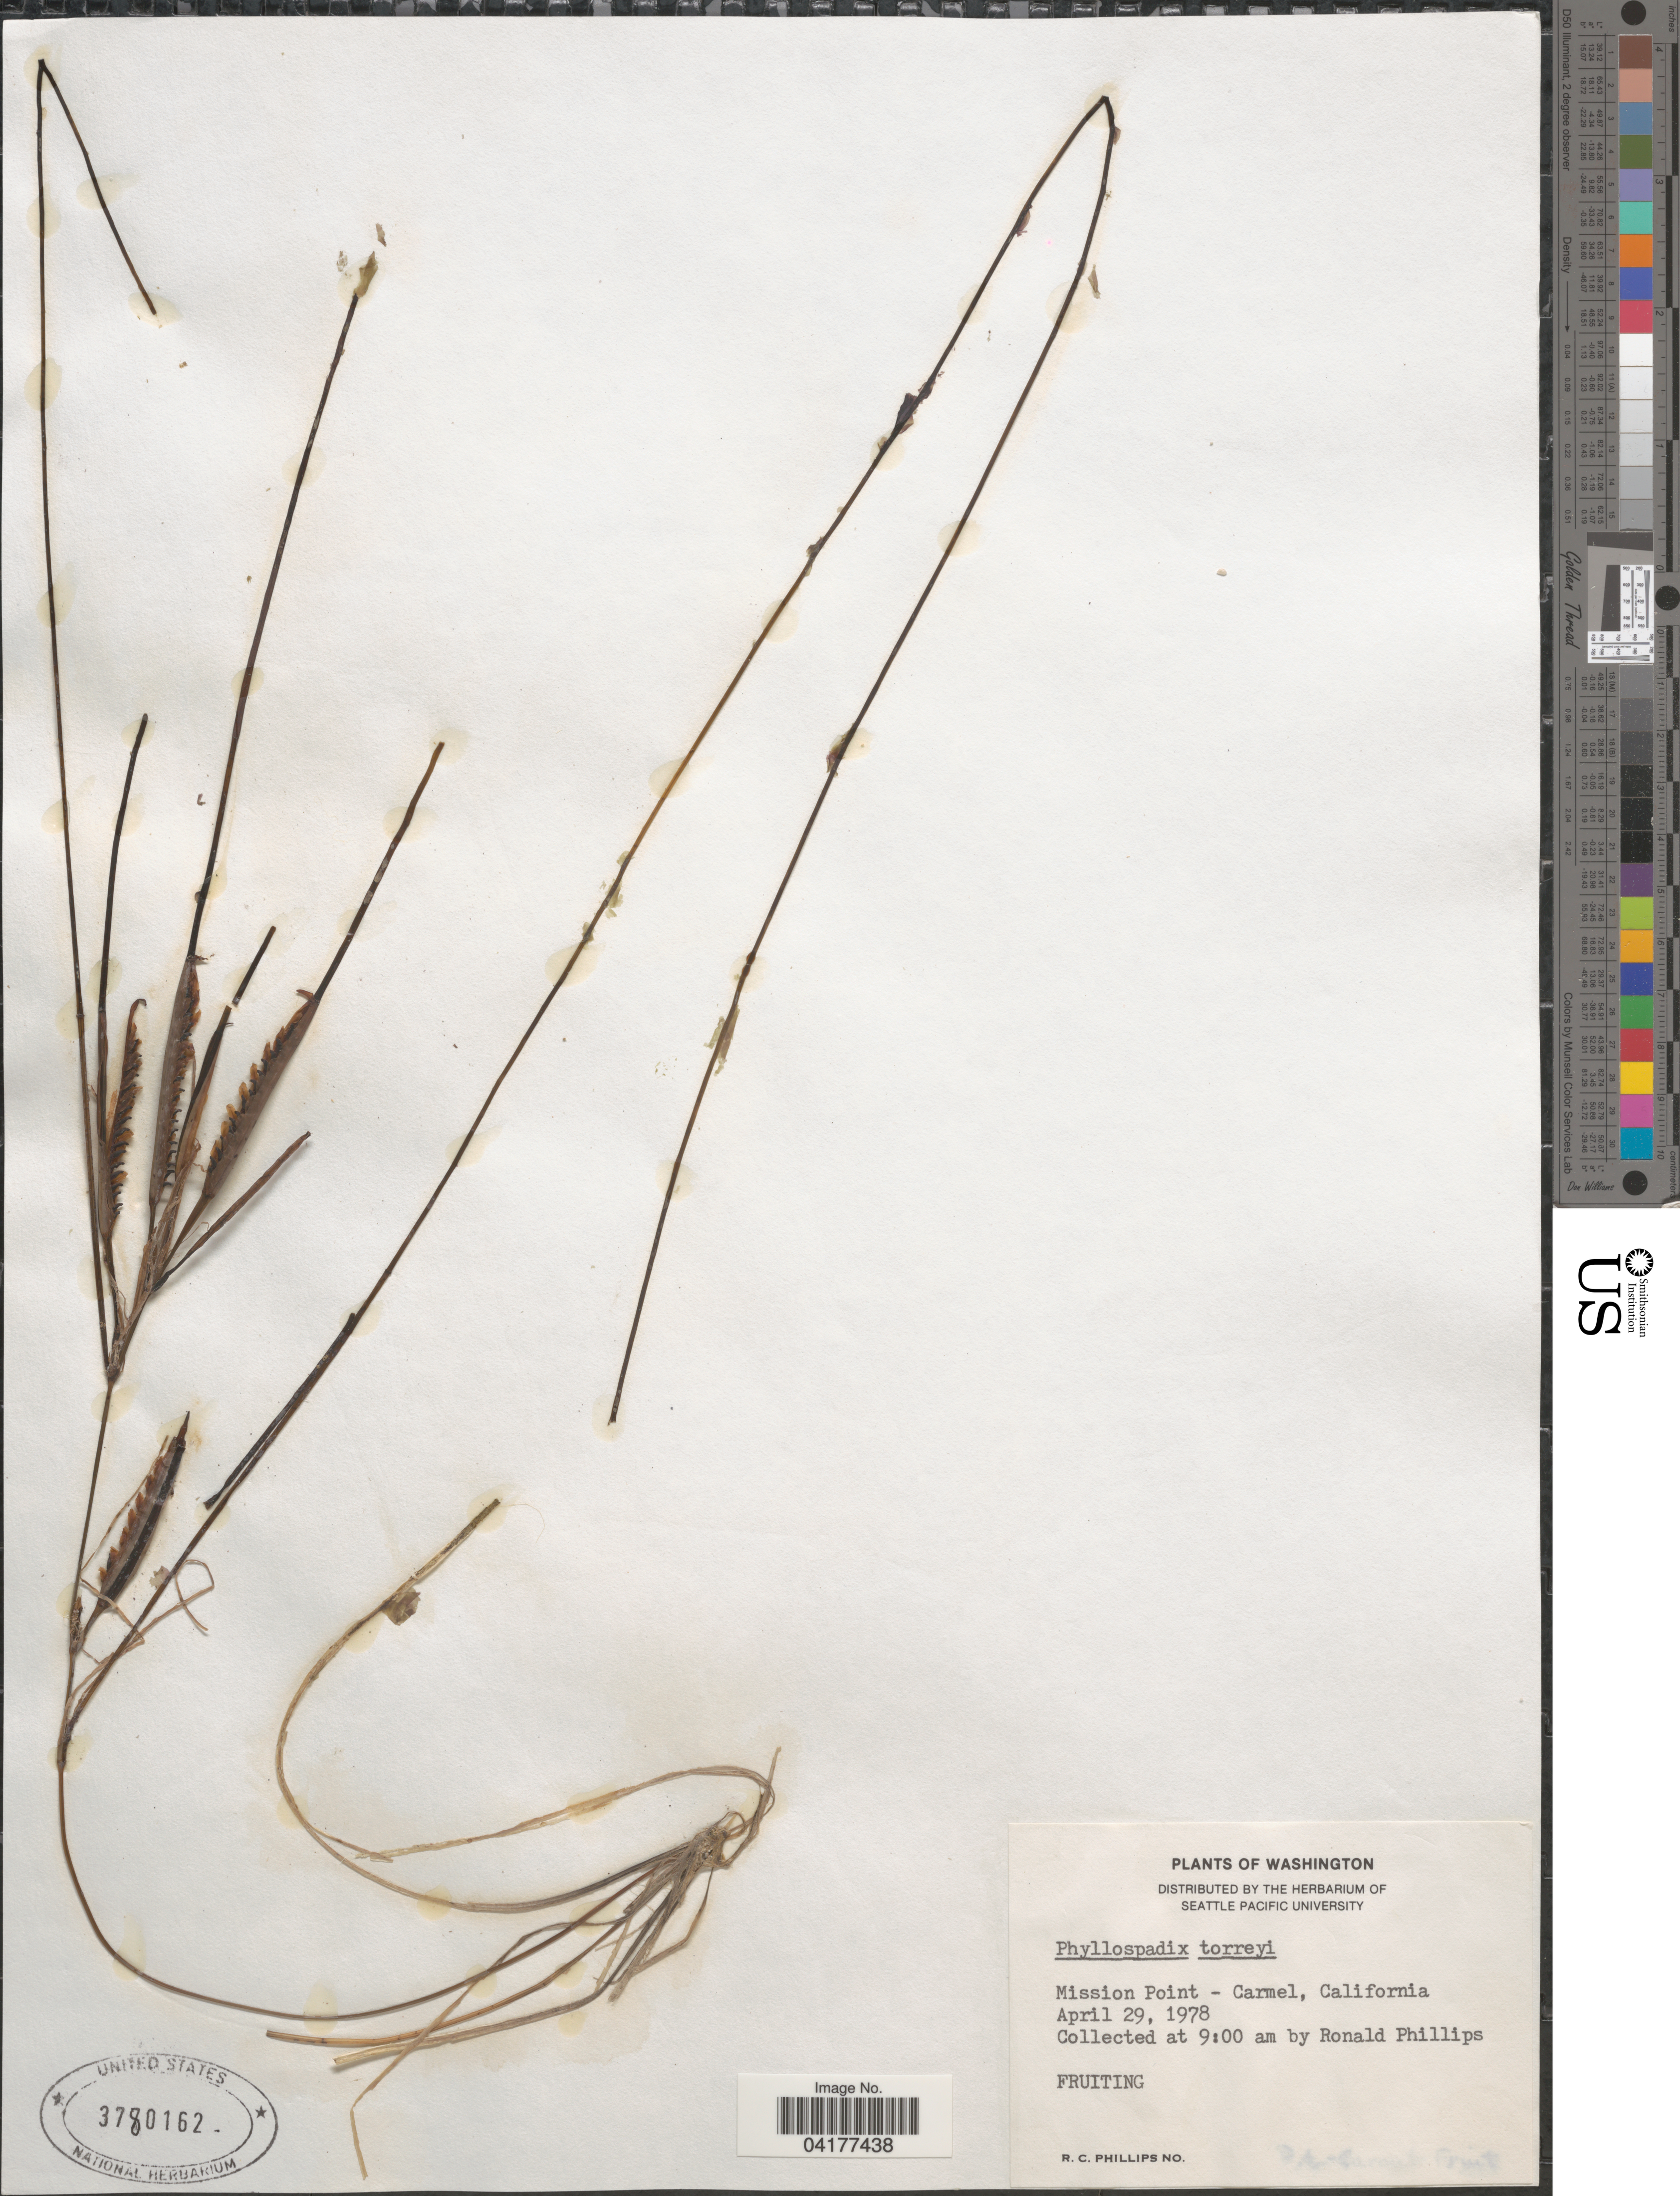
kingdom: Plantae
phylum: Tracheophyta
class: Liliopsida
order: Alismatales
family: Zosteraceae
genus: Phyllospadix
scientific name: Phyllospadix torreyi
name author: S. Watson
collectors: R. C. Phillips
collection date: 1978-04-29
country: United States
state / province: California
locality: Mission Point - Carmel.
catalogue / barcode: US 3780162